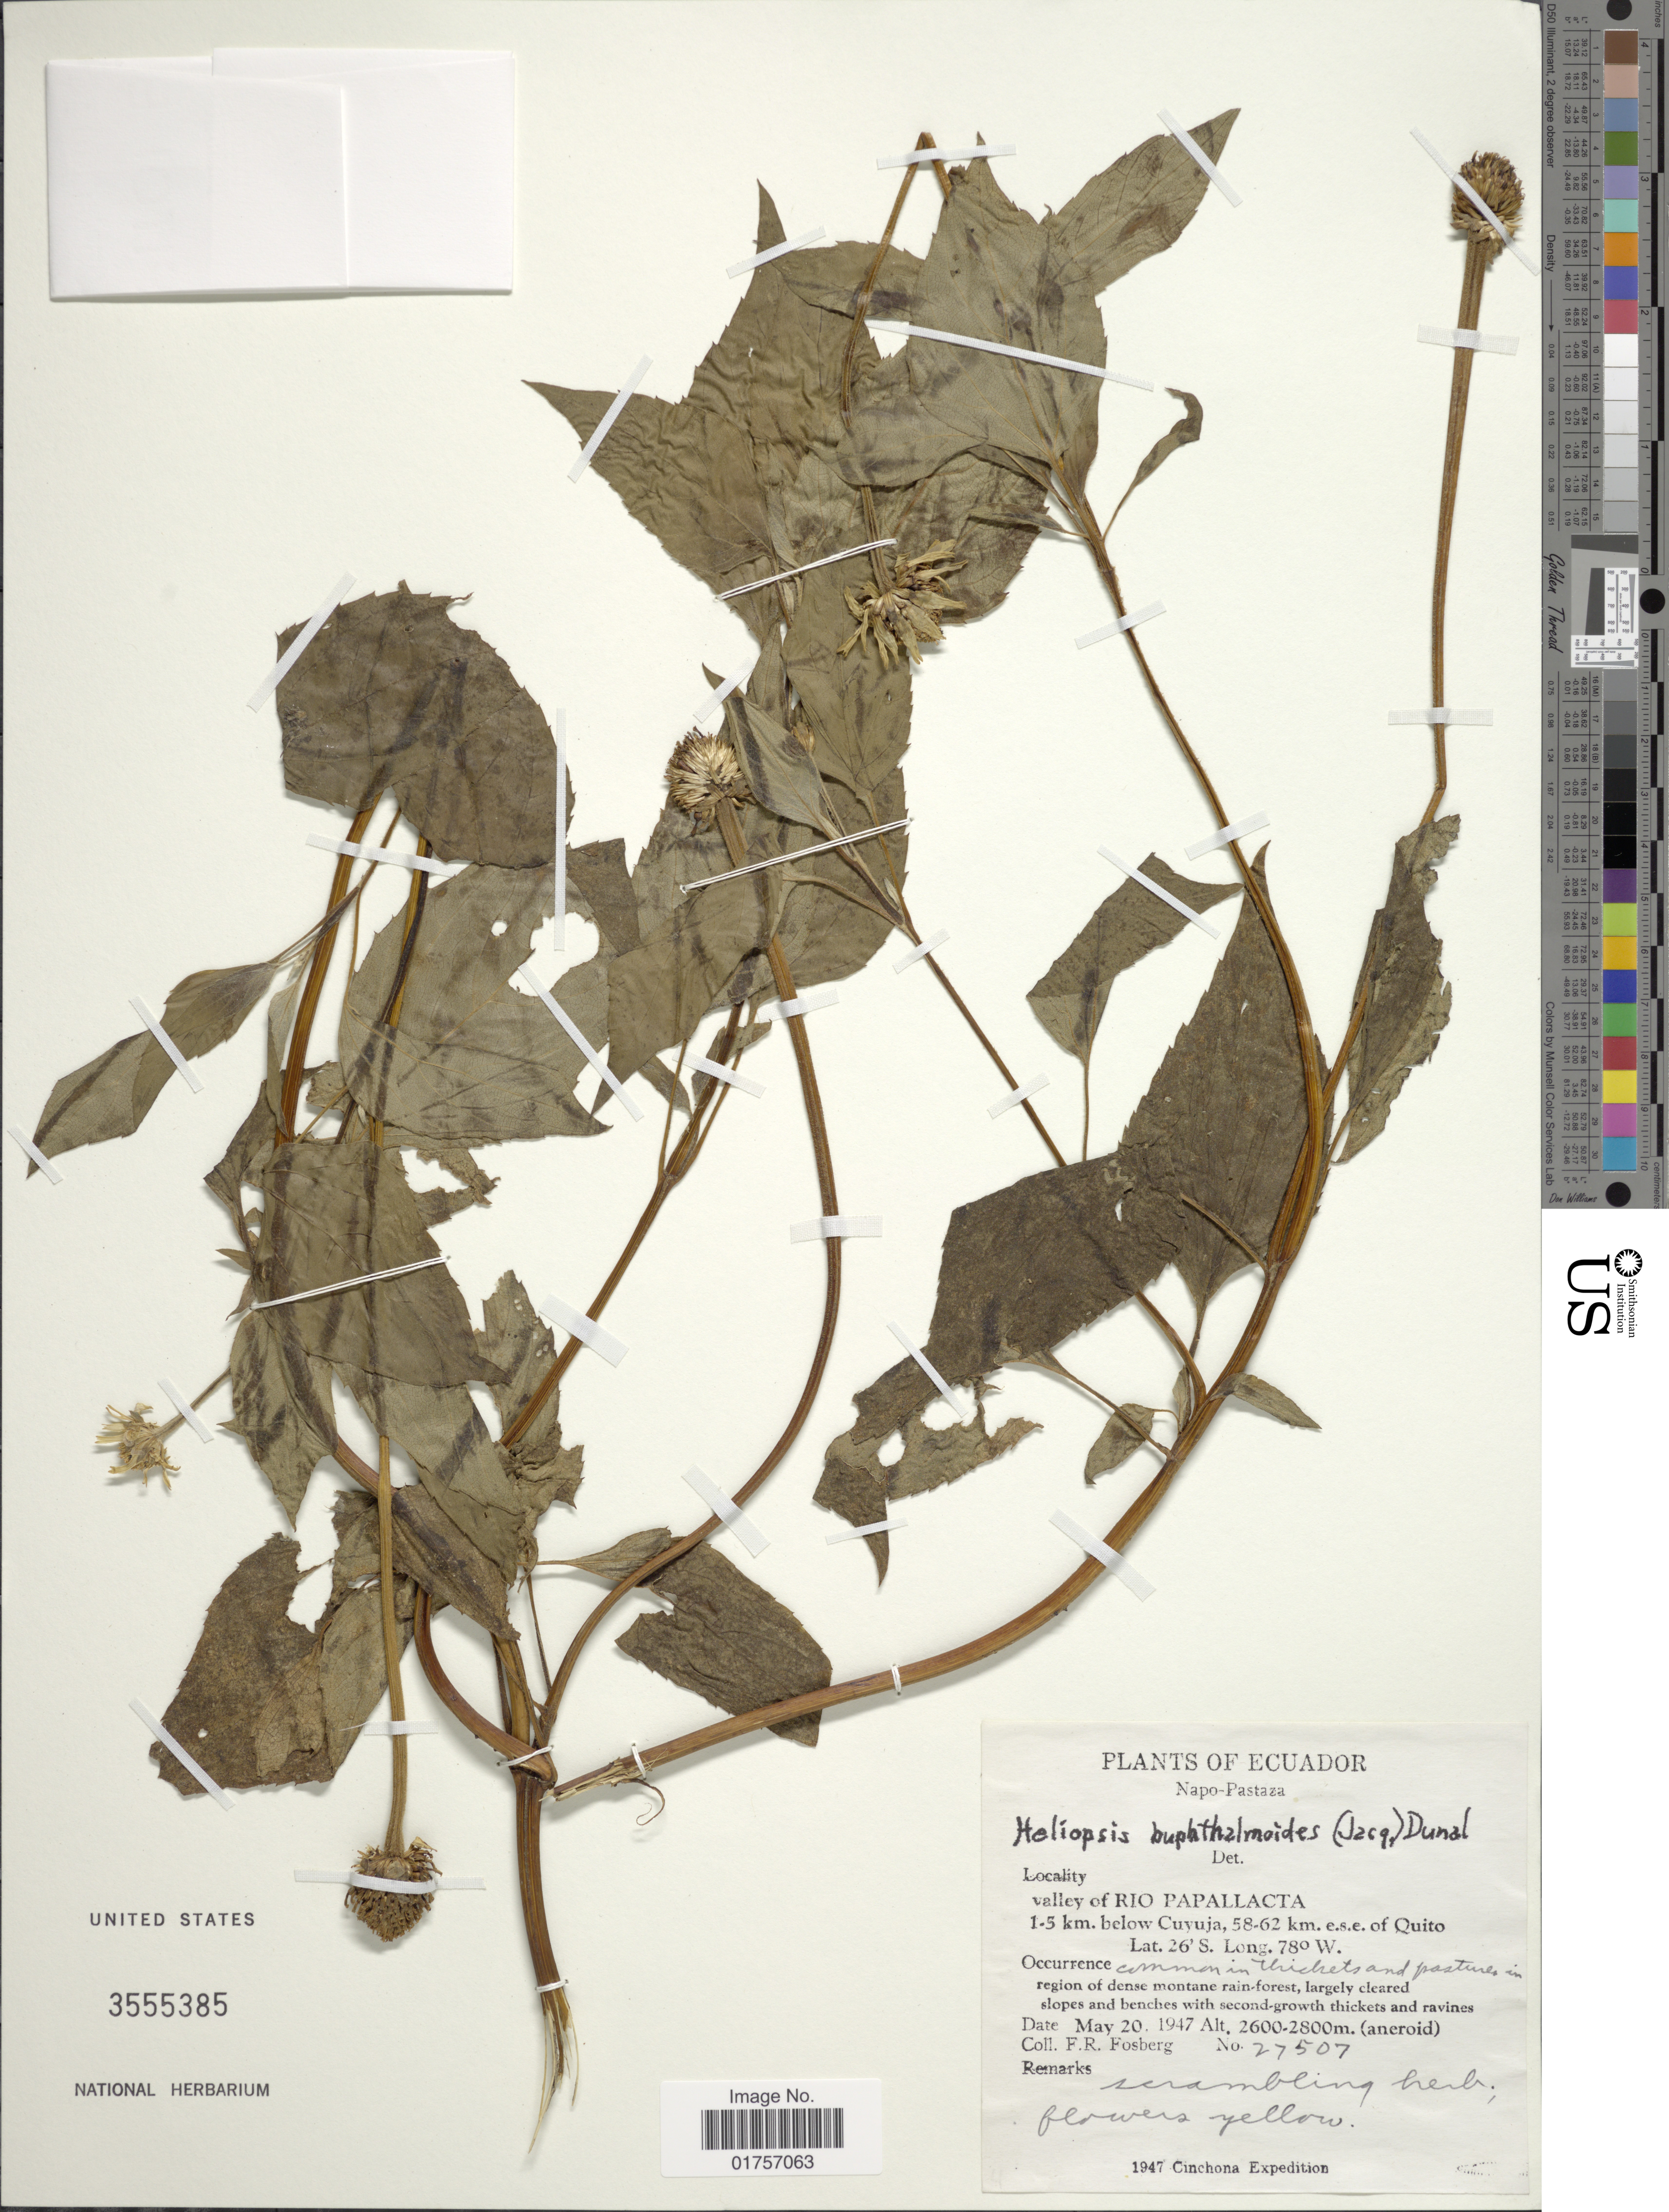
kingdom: Plantae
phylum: Tracheophyta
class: Magnoliopsida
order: Asterales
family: Asteraceae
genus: Heliopsis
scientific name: Heliopsis buphthalmoides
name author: (Jacq.) Dunal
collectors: F. R. Fosberg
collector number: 27507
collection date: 1947-05-20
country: Ecuador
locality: Napo-Pastaaza. valley of Rio Papallacta. 1-5 km. below Cuyuja, 58-62 km. e.s.e. of Quito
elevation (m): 2600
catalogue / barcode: US 3555385